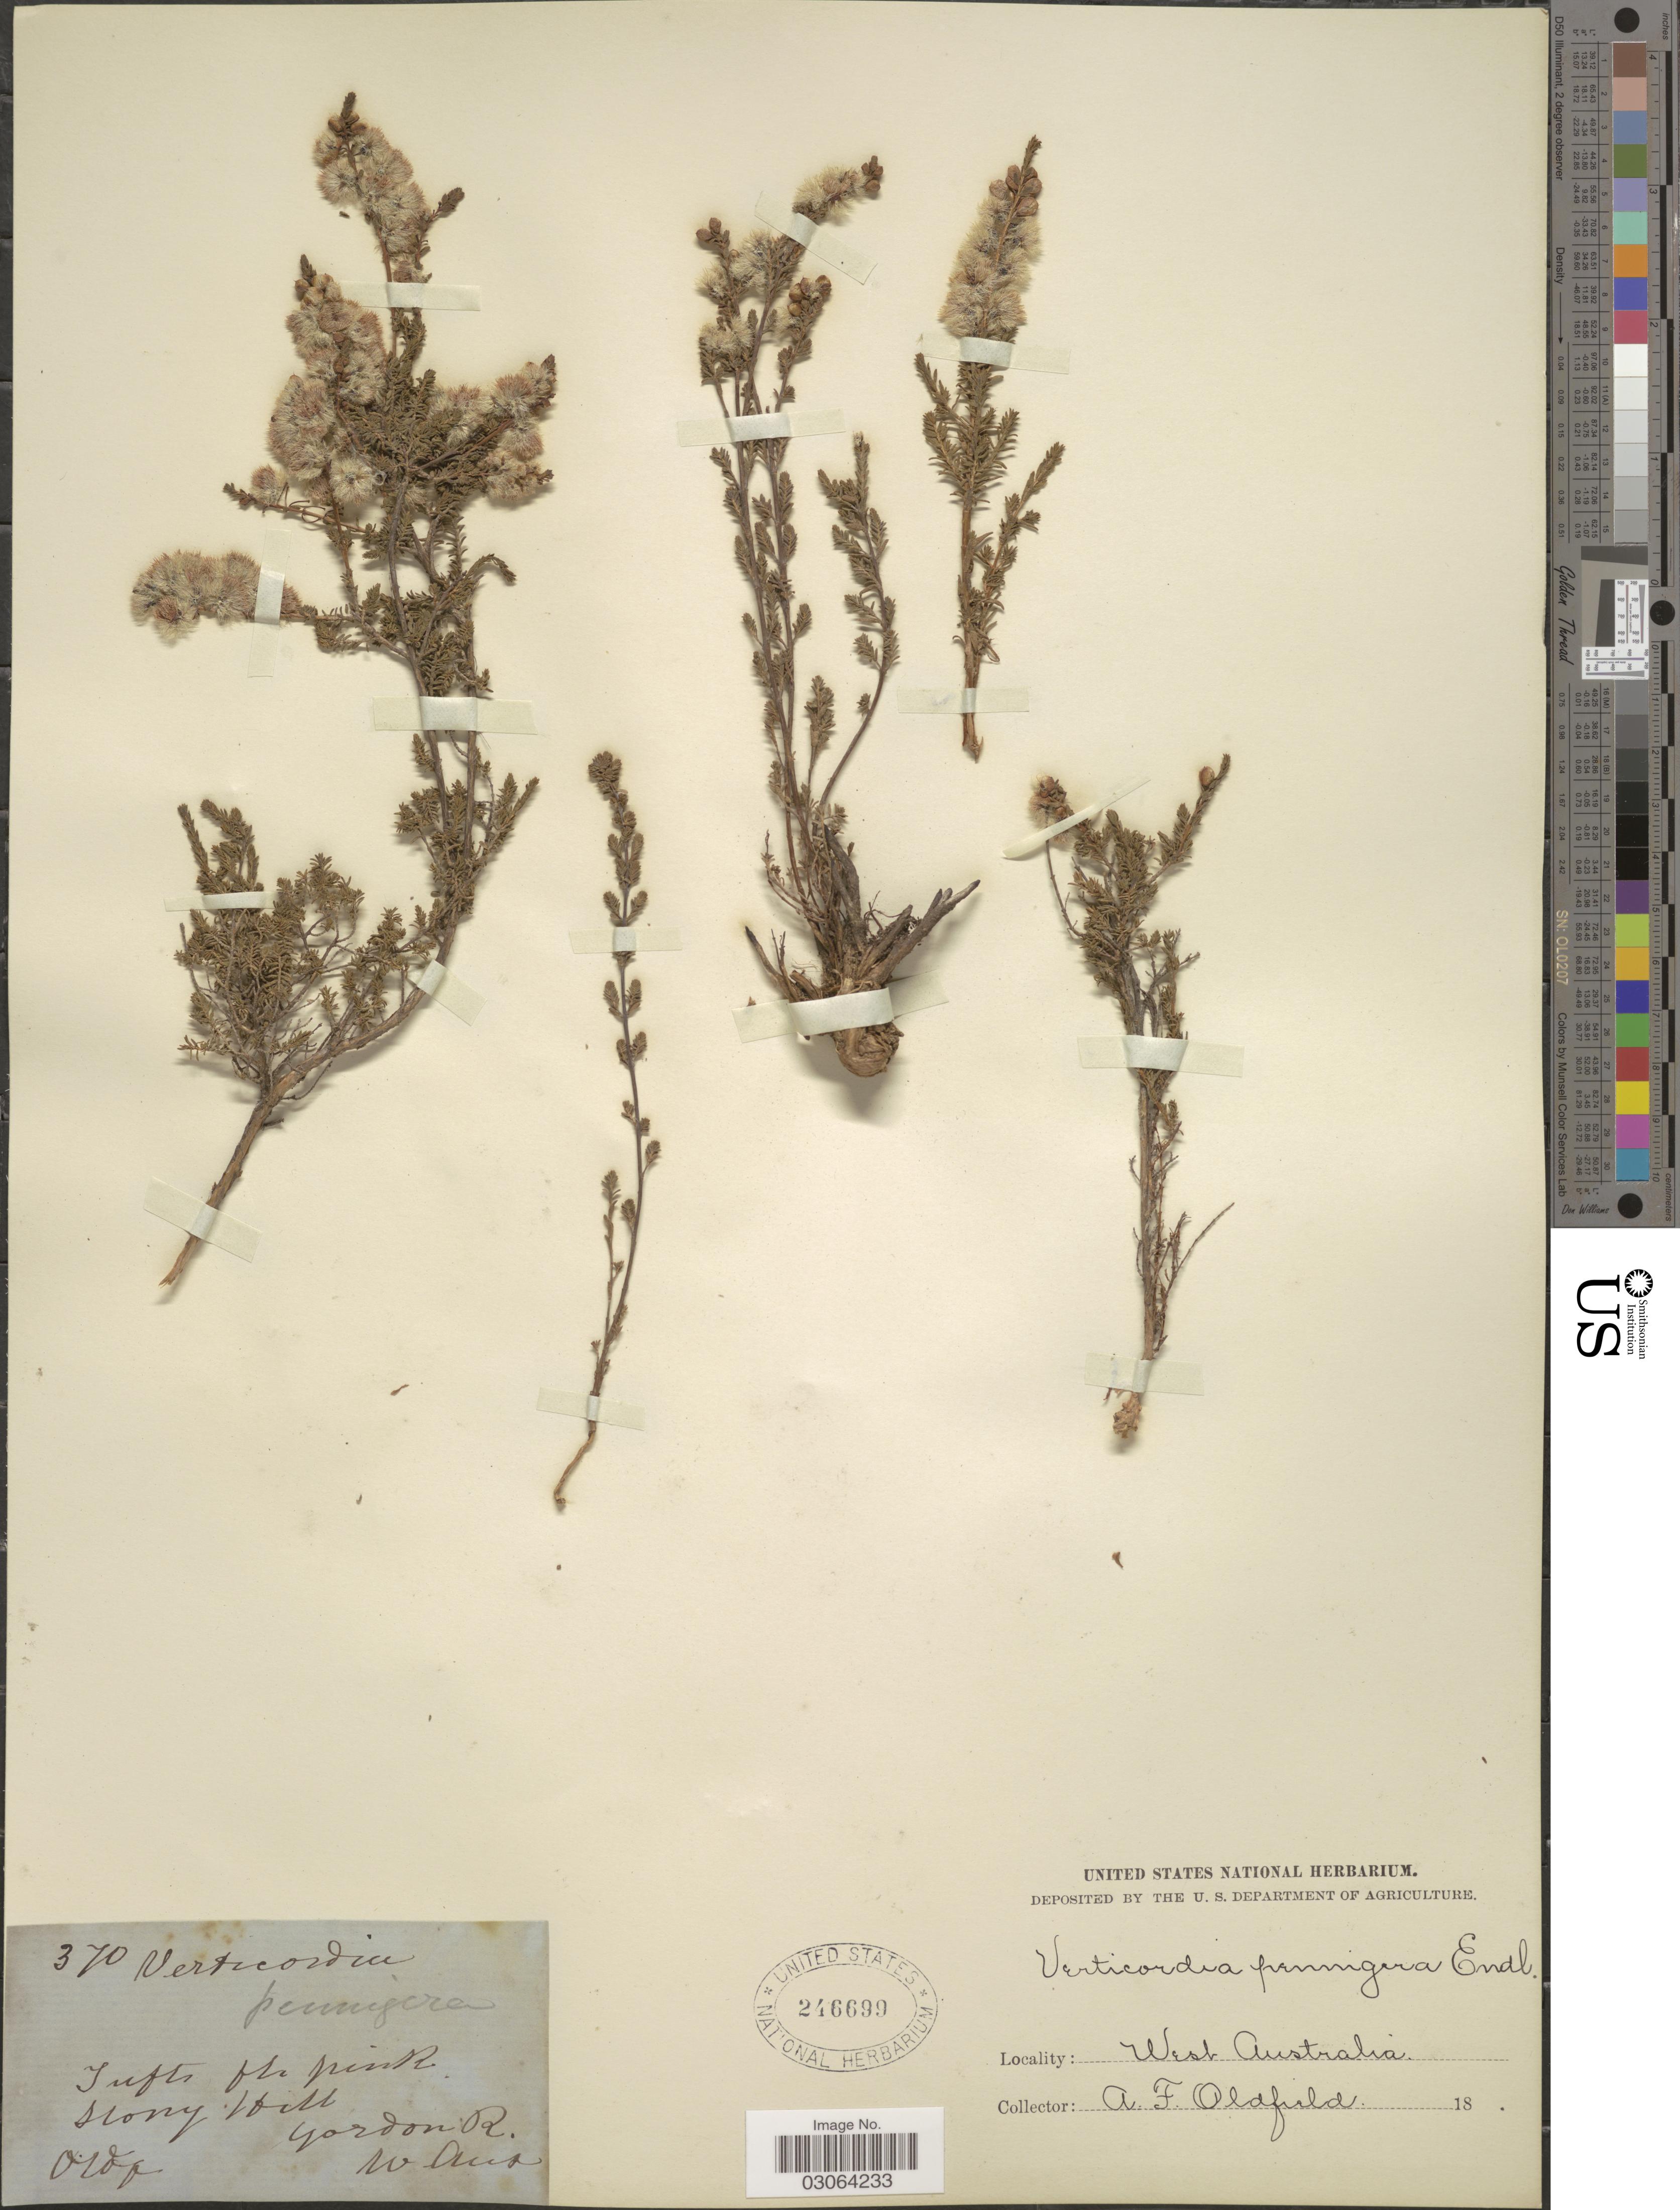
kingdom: Plantae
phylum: Tracheophyta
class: Magnoliopsida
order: Myrtales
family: Myrtaceae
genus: Verticordia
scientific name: Verticordia pennigera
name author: Endl.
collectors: A. Oldfield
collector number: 370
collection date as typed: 18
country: Australia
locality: Stony Hill, Gordon R., West Australia.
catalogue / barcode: US 246699